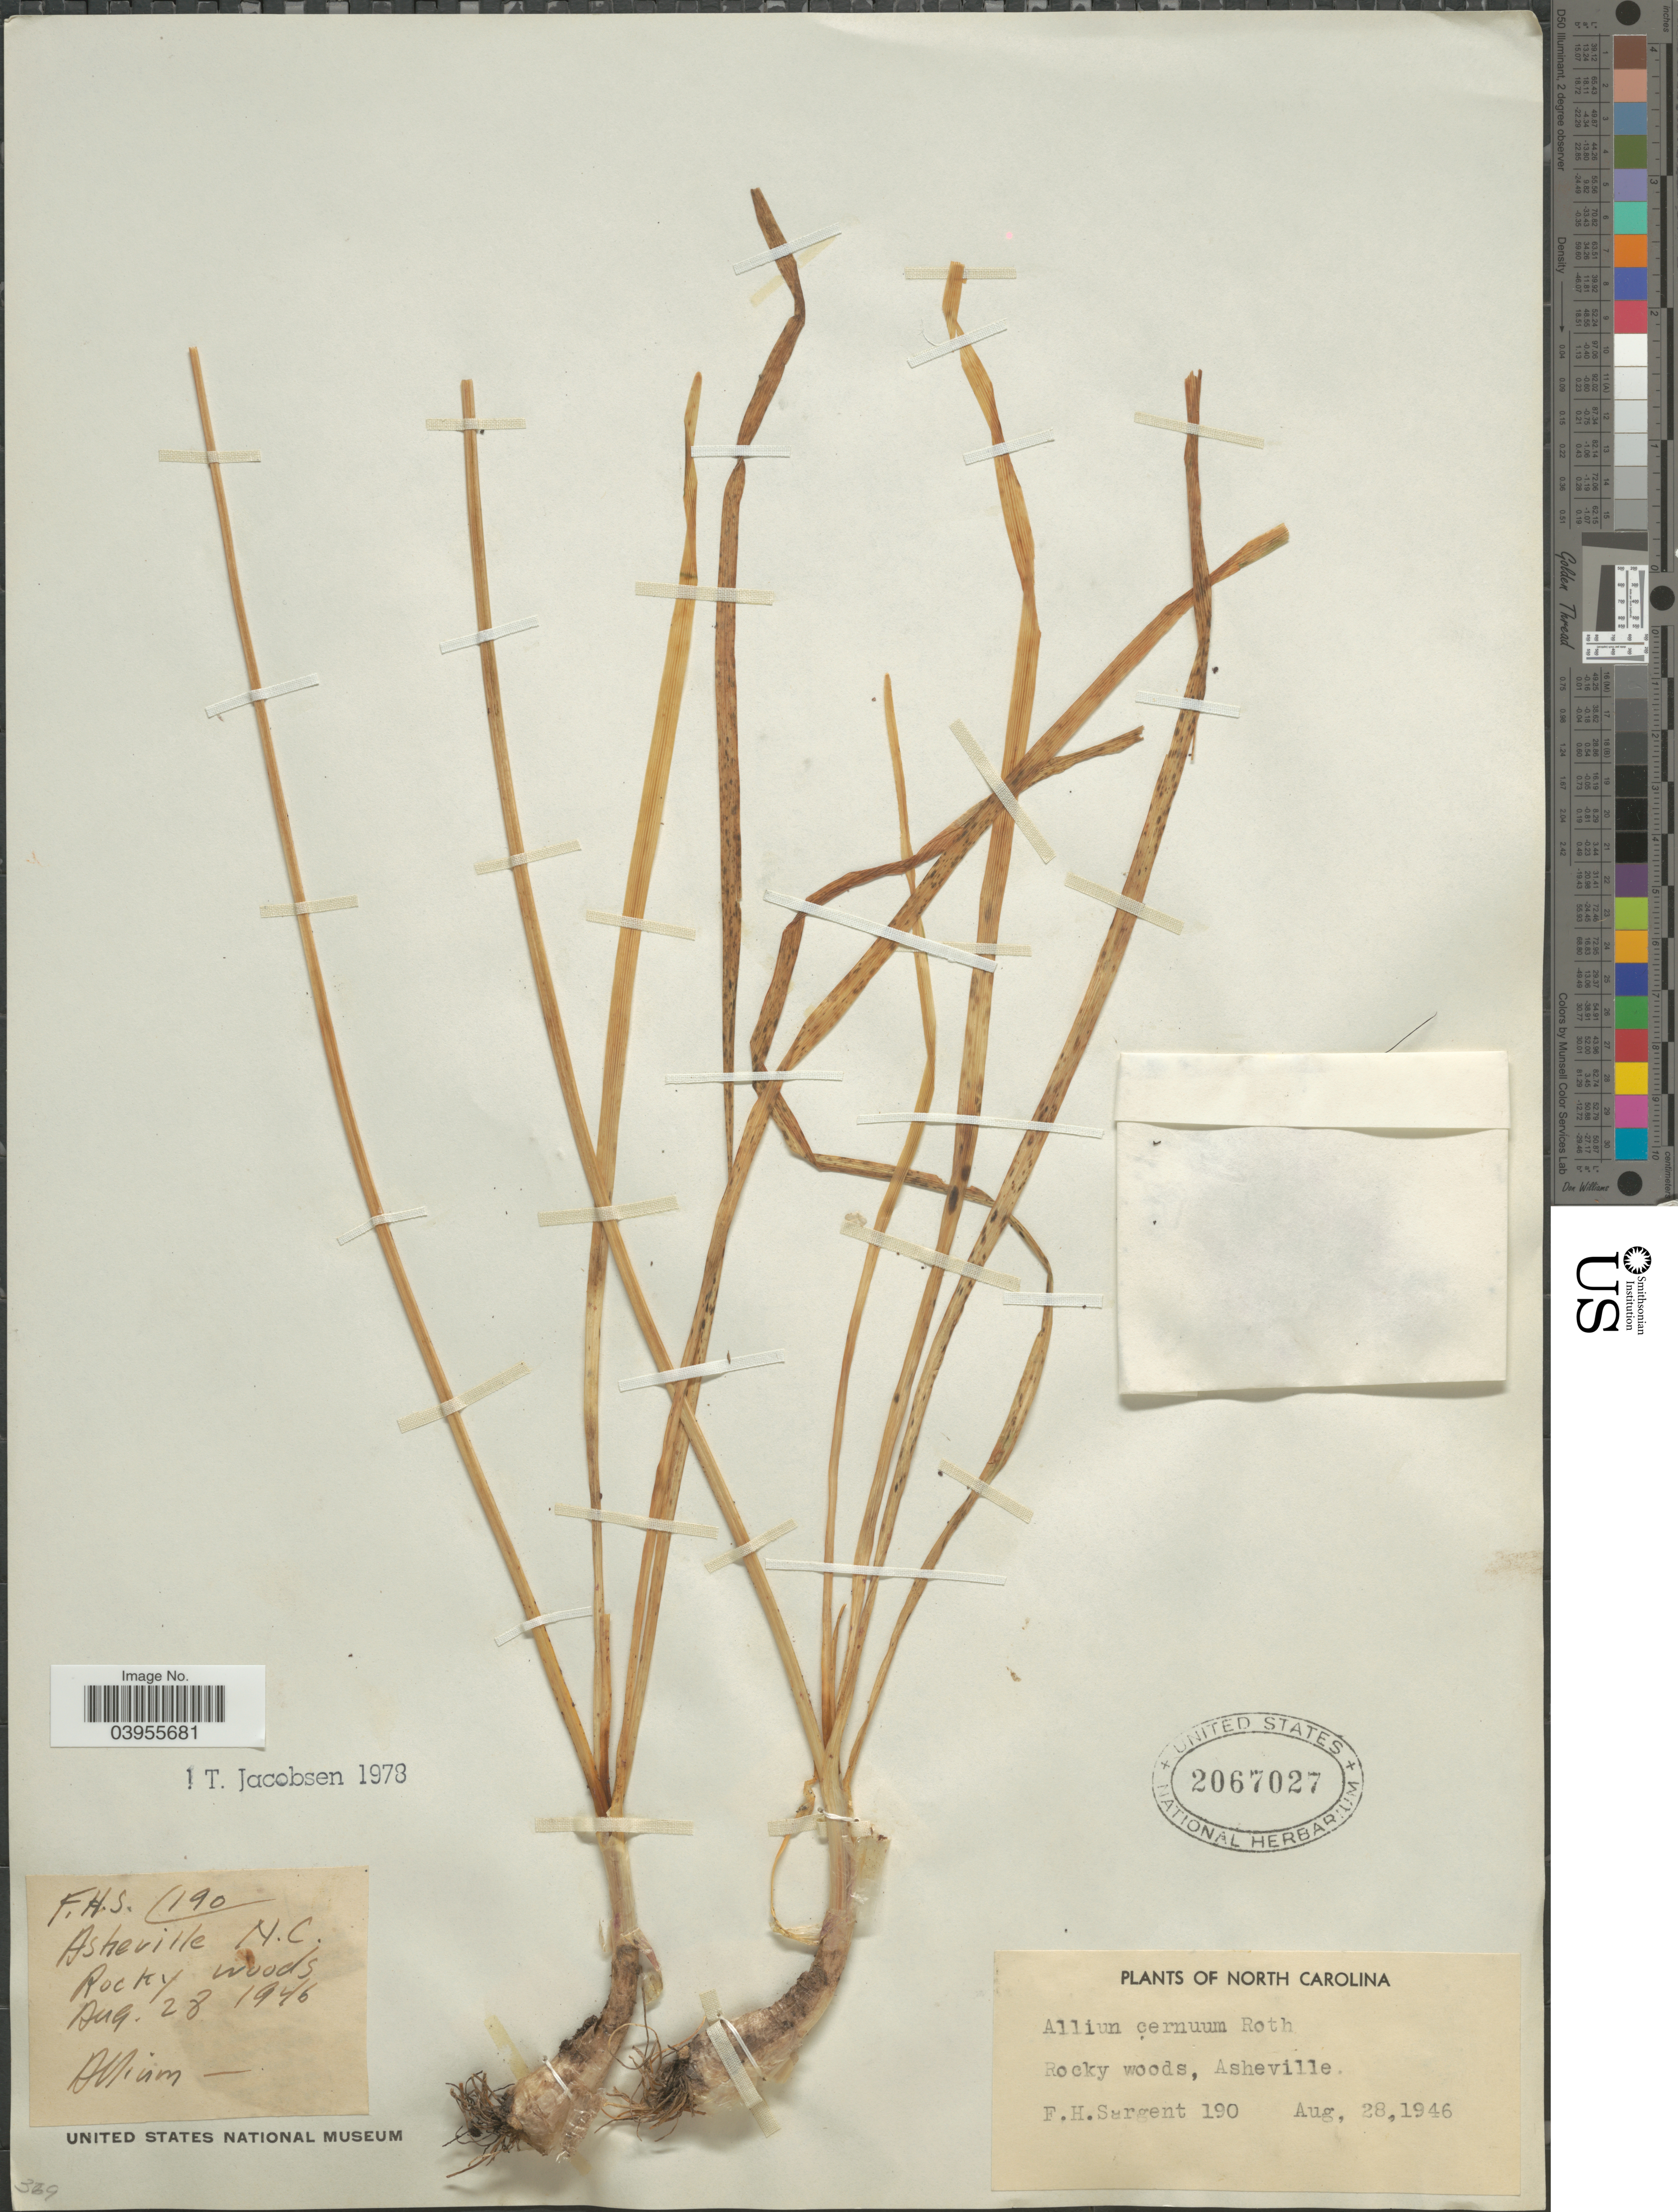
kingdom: Plantae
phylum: Tracheophyta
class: Liliopsida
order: Asparagales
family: Amaryllidaceae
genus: Allium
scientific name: Allium cernuum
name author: Roth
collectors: F. H. Sargent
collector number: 190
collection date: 1946-08-28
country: United States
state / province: North Carolina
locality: Rocky woods, Asheville.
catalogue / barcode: US 2067027